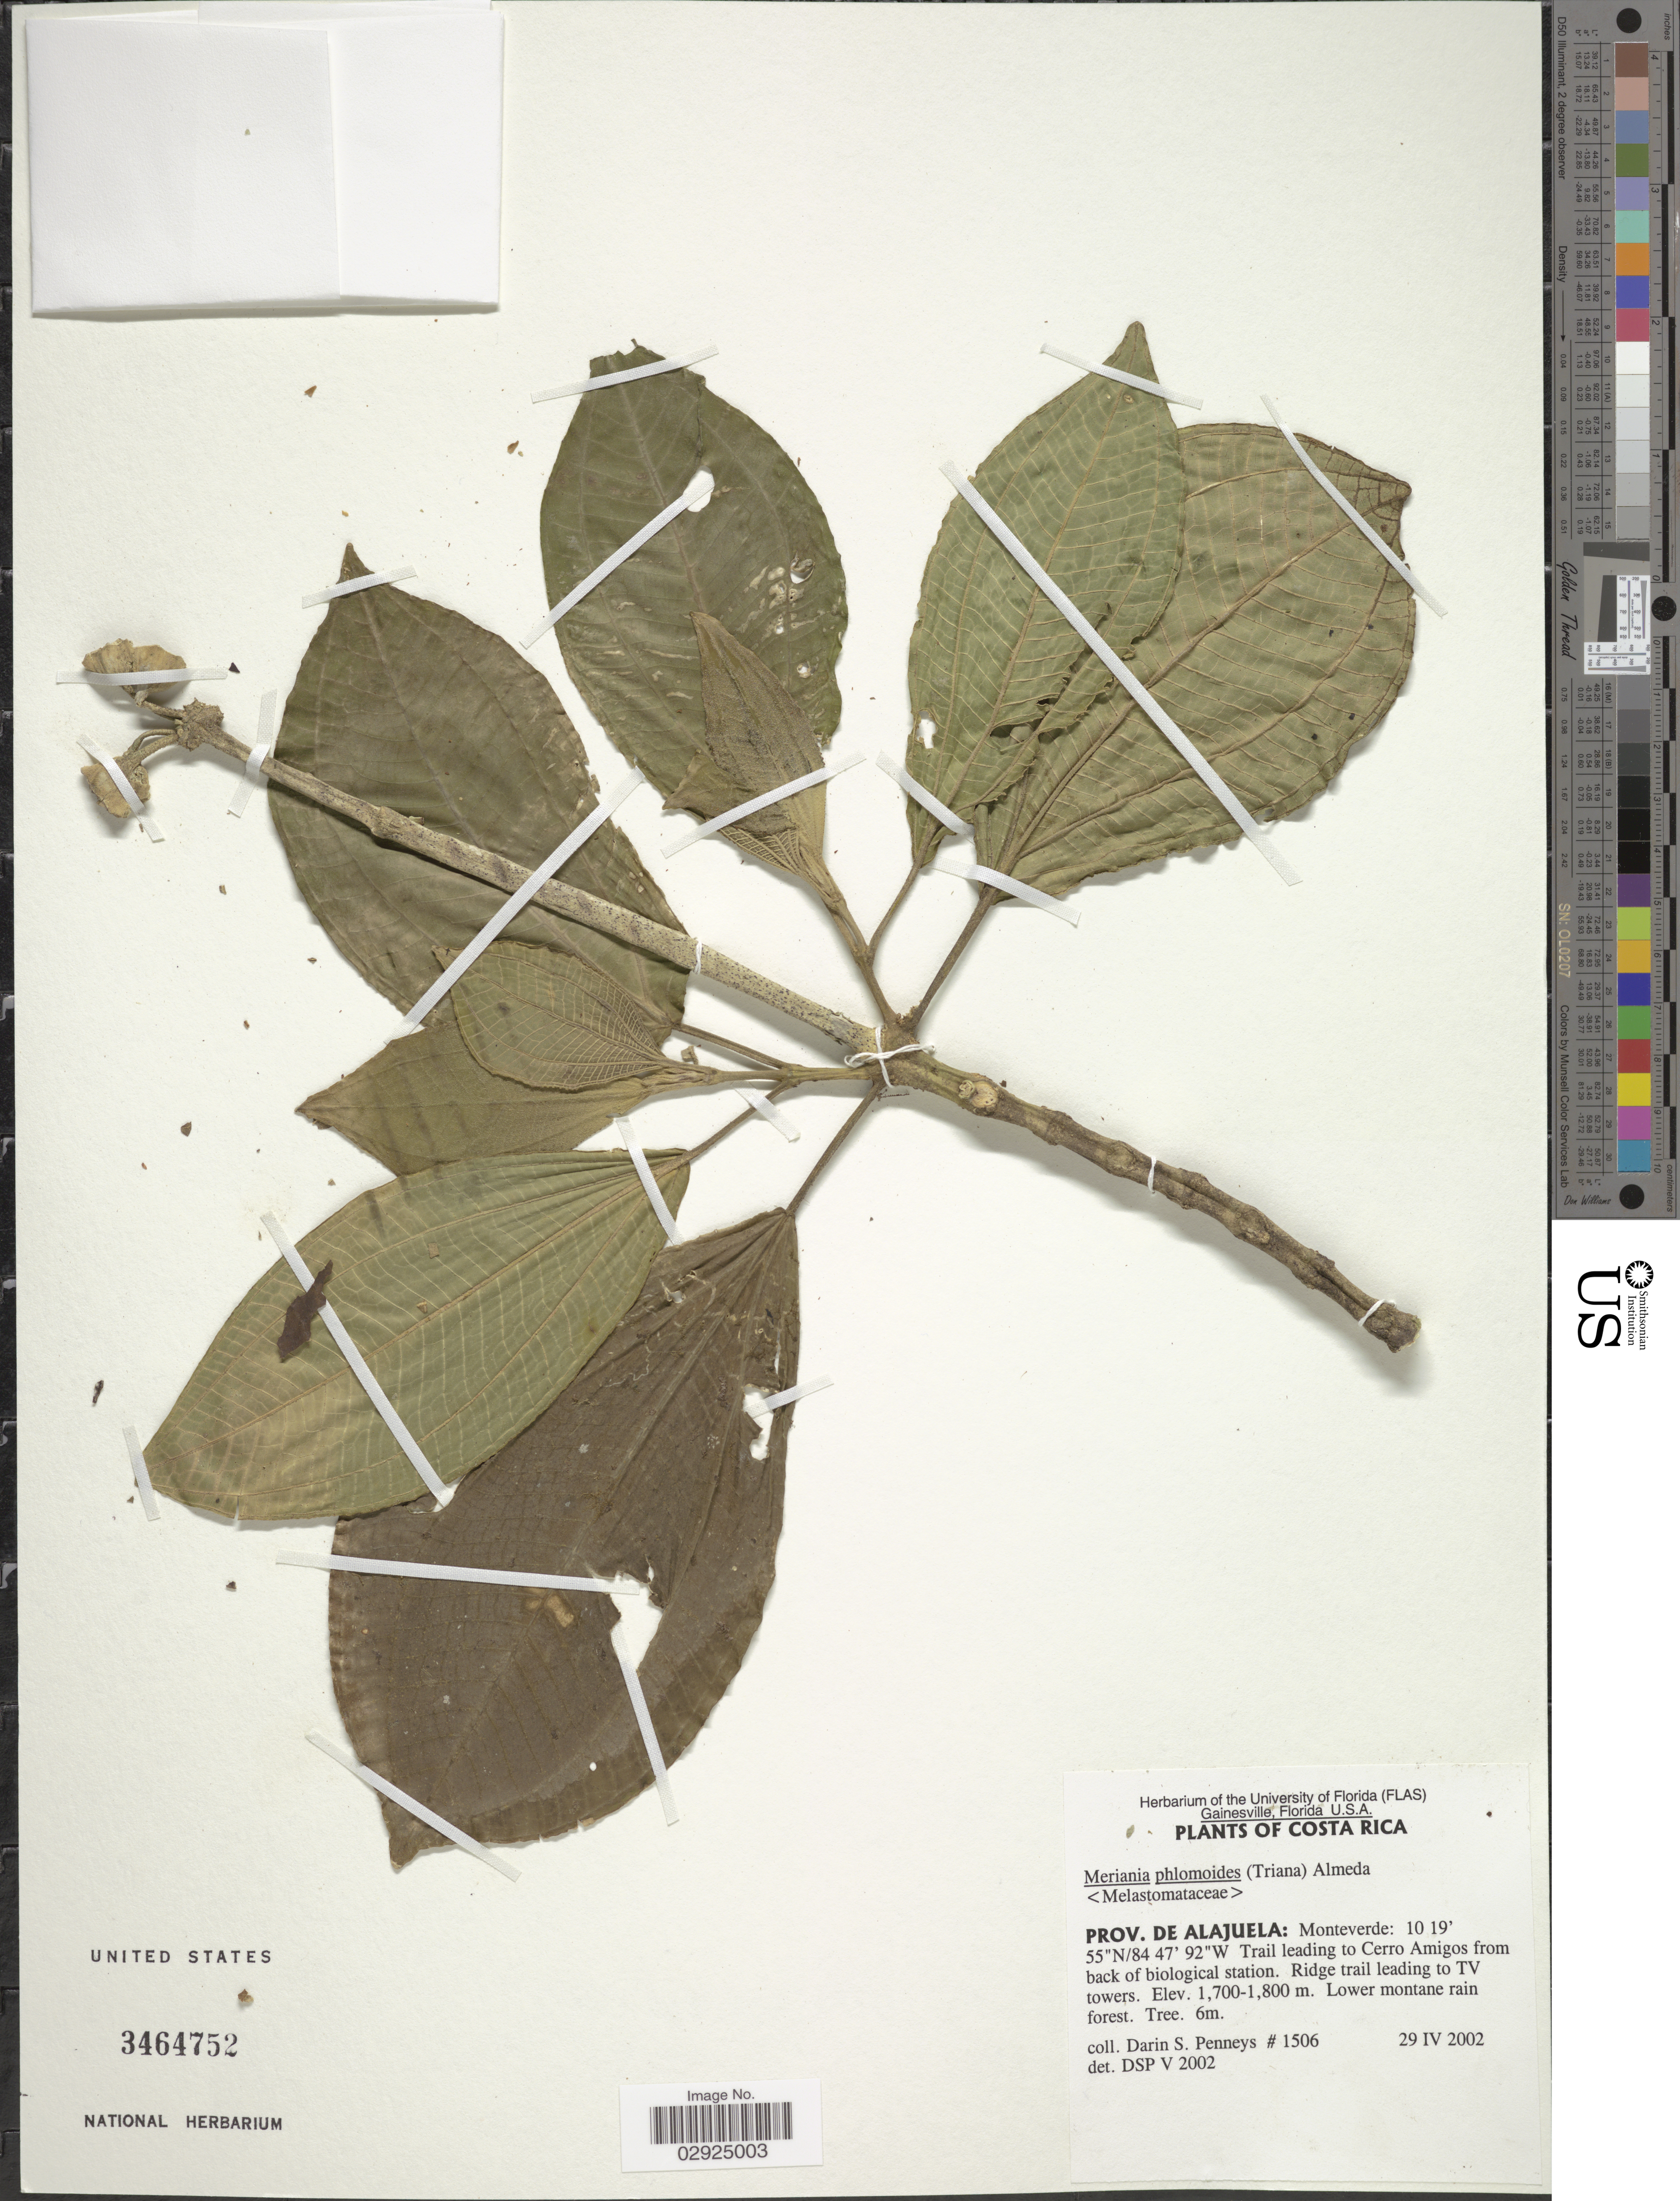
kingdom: Plantae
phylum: Tracheophyta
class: Magnoliopsida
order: Myrtales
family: Melastomataceae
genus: Meriania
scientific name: Meriania phlomoides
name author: (Triana) Almeda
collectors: D. S. Penneys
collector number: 1506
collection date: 2002-04-29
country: Costa Rica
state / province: Alajuela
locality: Prov. de Alajuela: Monteverde, Trail leading to Cerro Amigos from back of biological station, Ridge trail leading to TV towers.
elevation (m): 1700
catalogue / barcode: US 3464752